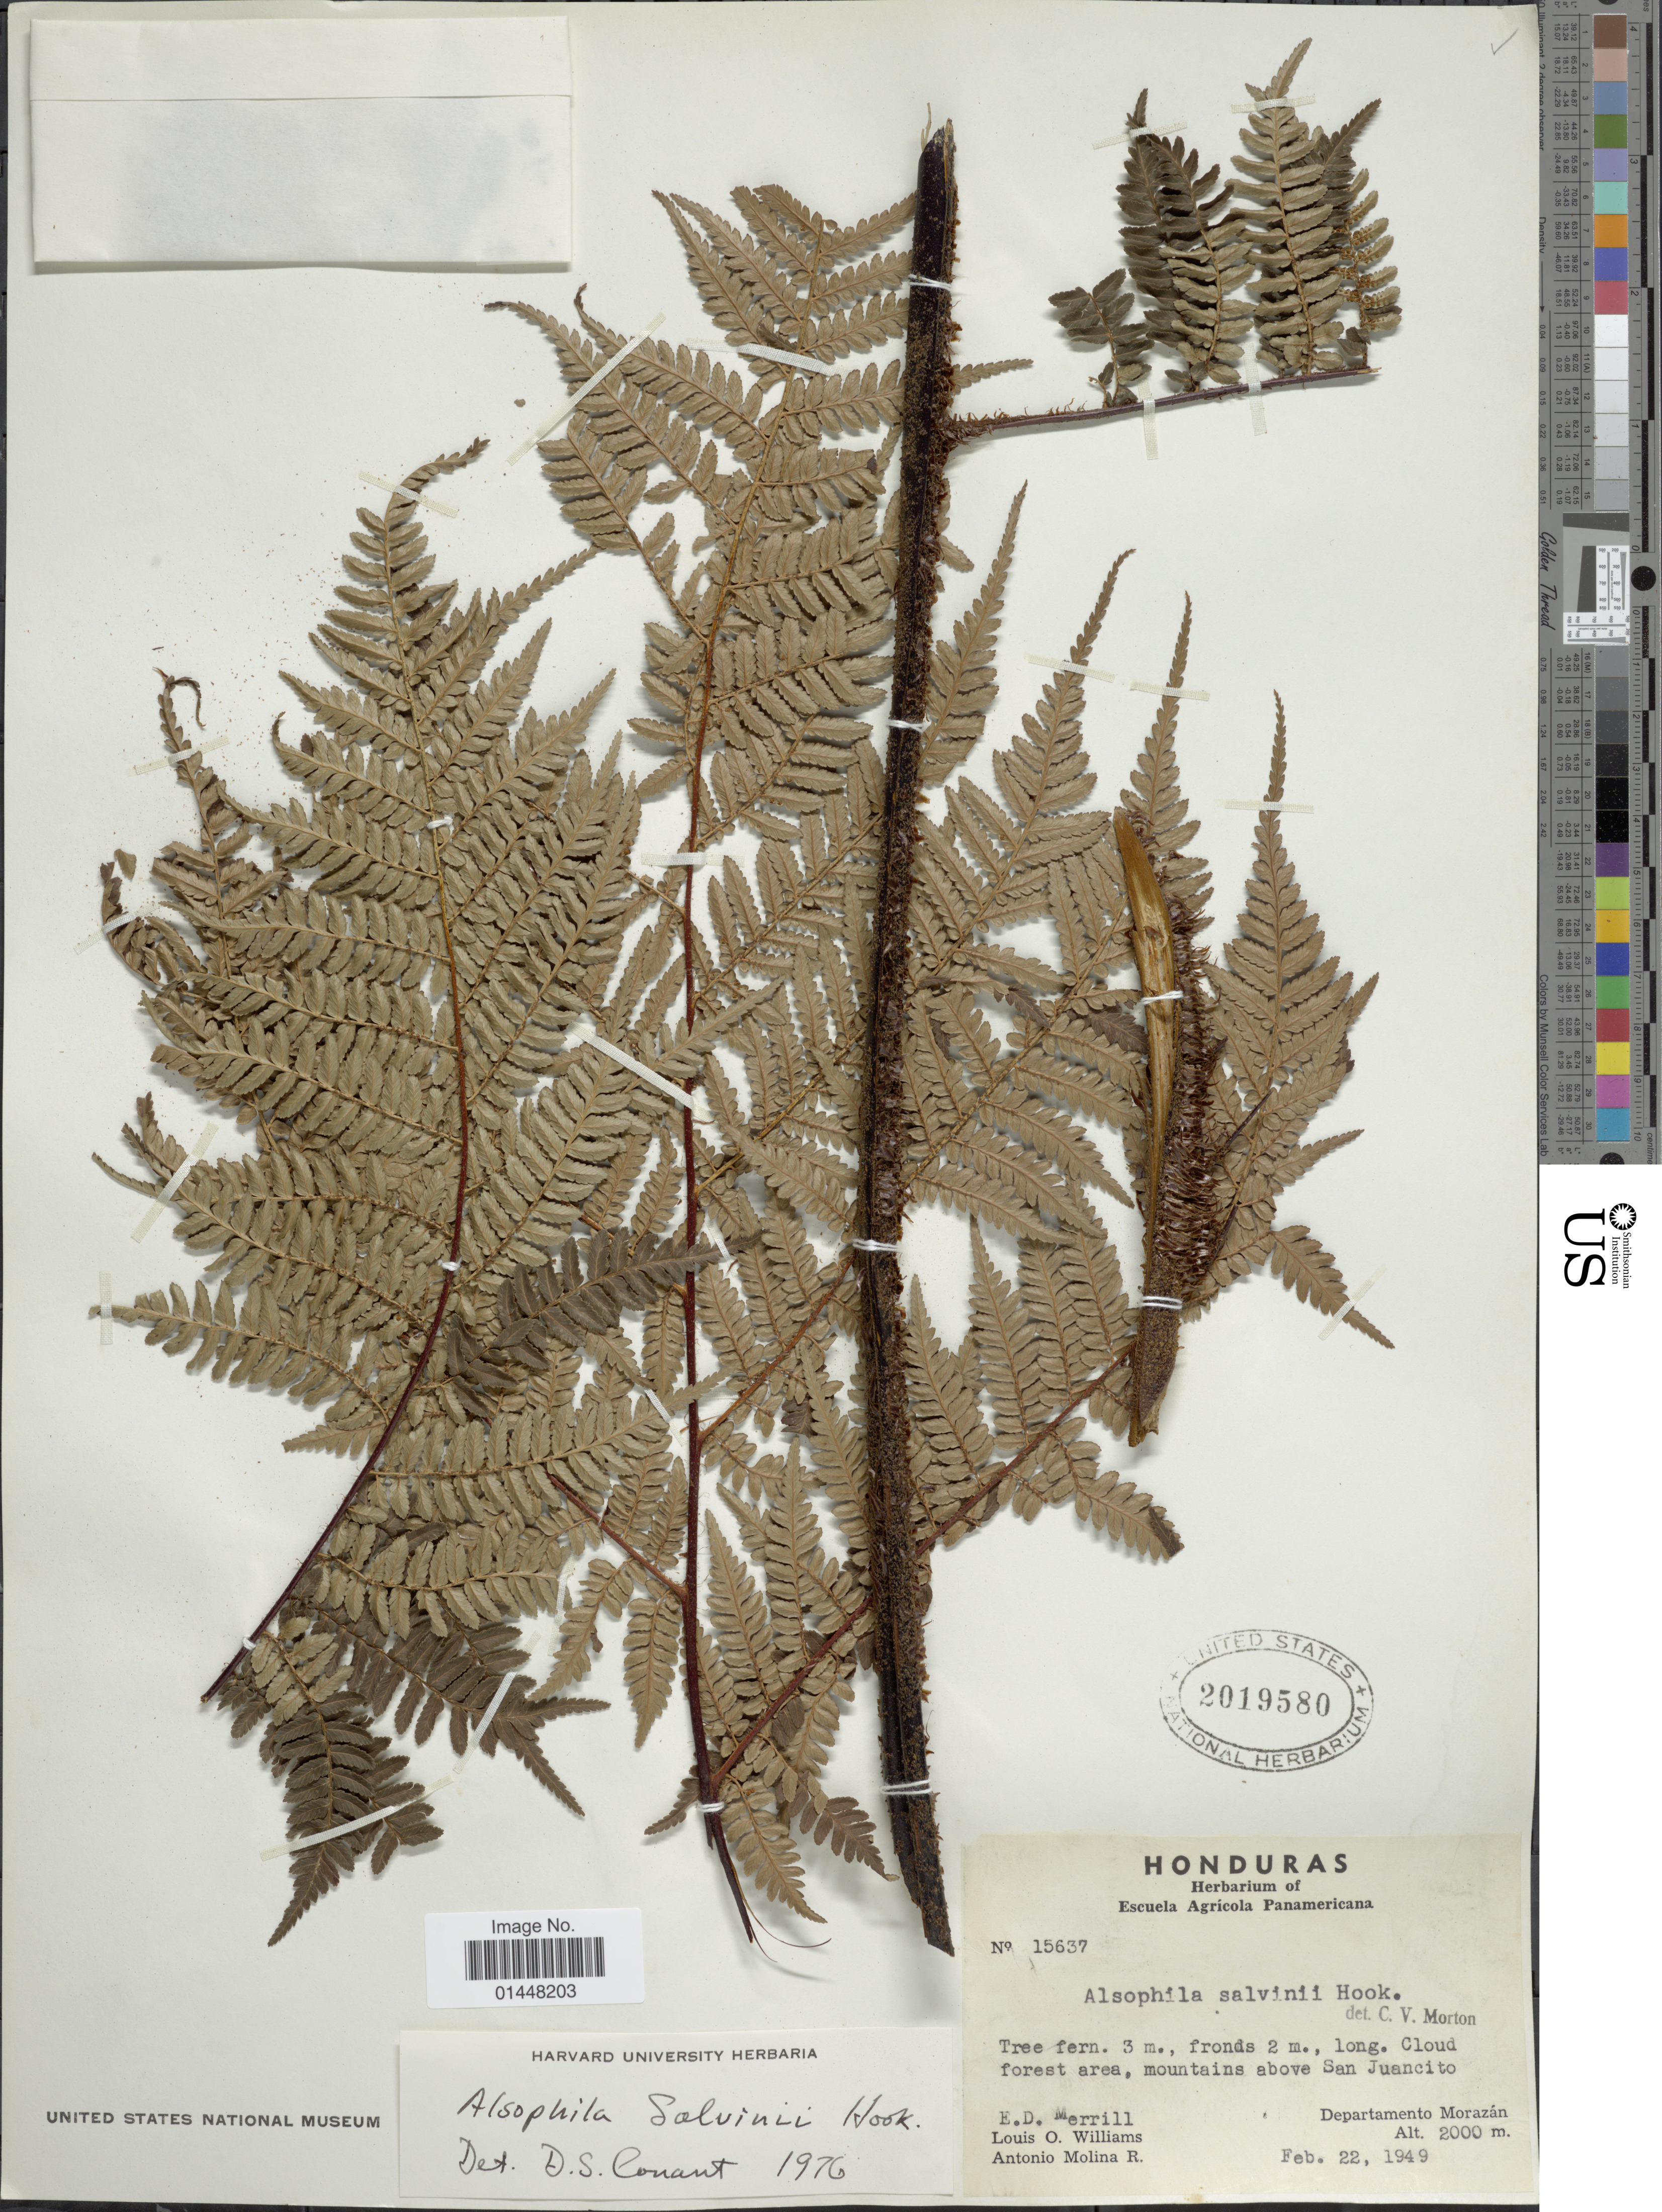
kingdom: Plantae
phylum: Tracheophyta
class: Polypodiopsida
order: Cyatheales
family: Cyatheaceae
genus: Gymnosphaera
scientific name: Gymnosphaera salvinii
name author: (Hook.)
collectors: E. D. Merrill, L. O. Williams & A. Molina R.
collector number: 15637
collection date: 1949-02-22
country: Honduras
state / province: Fco. Morazán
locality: Cloud forest area, mountains above San Juancito. Departamento Morazan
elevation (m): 2000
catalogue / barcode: US 2019580